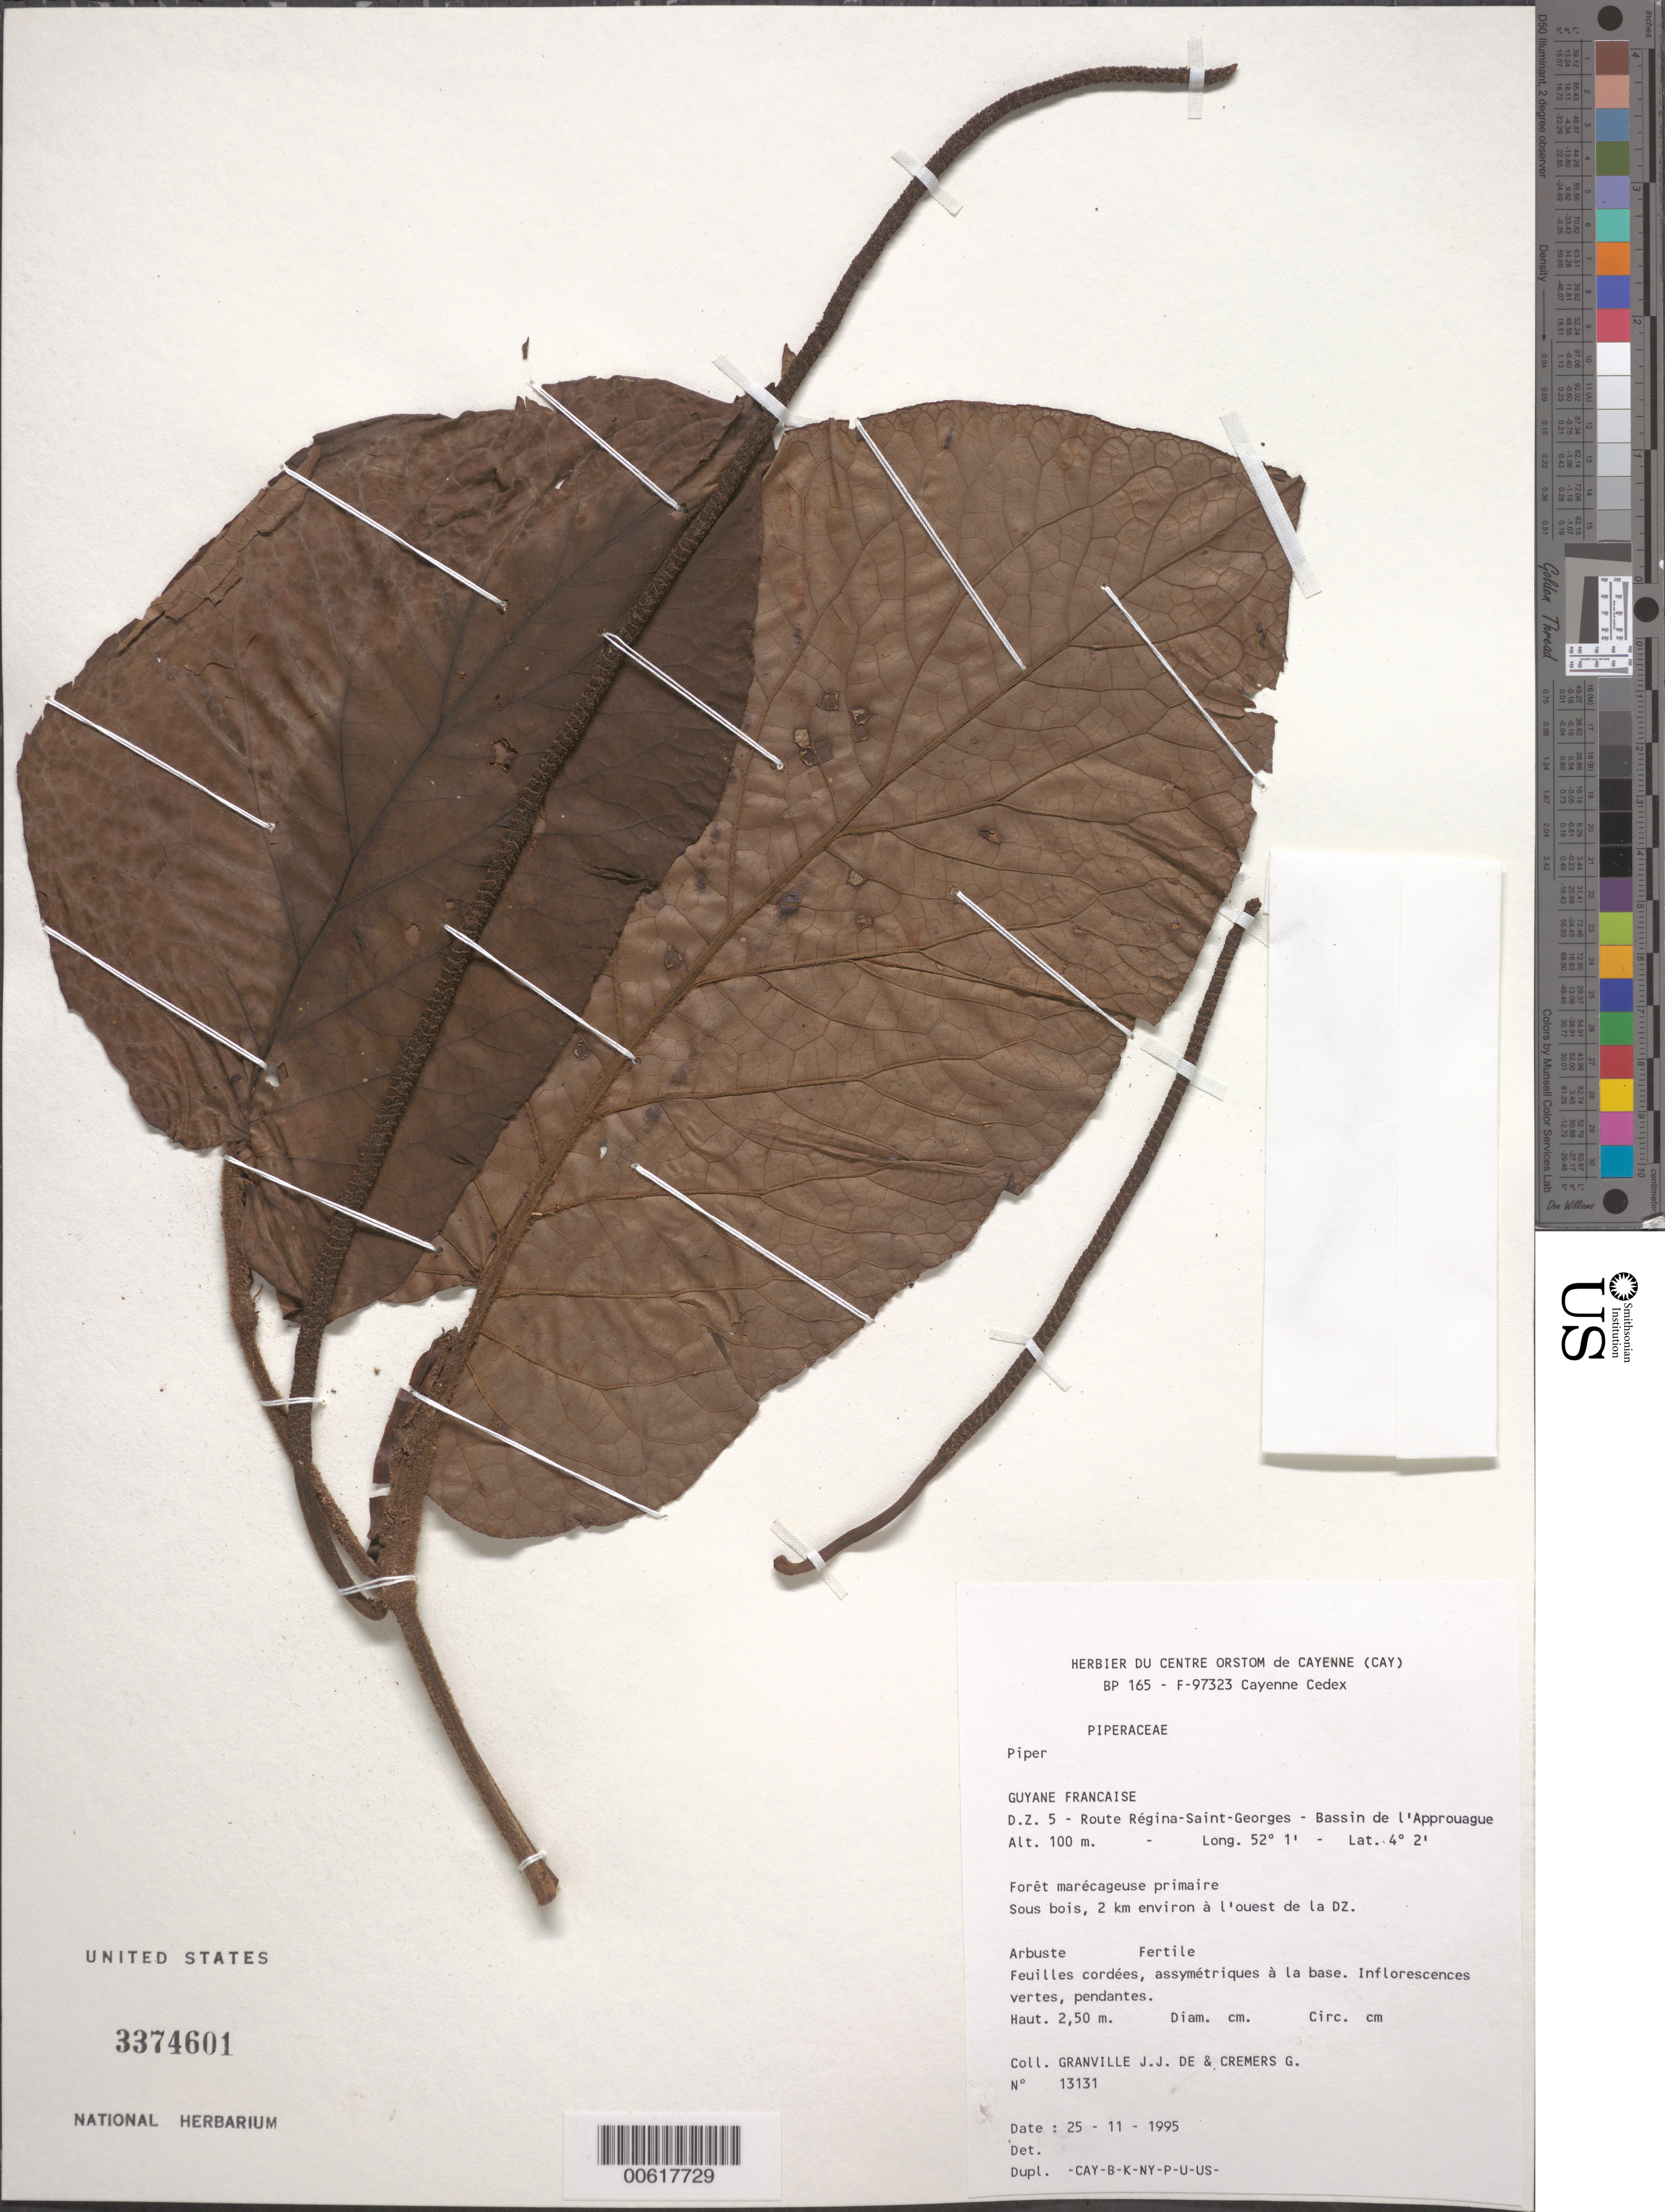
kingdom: Plantae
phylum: Tracheophyta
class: Magnoliopsida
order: Piperales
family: Piperaceae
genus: Piper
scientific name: Piper sp.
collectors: J.-J. de Granville & G. Cremers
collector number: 13131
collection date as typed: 25-Nov-95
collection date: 1995-11-25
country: French Guiana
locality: Route Regina-Saint-Georges, D.Z. 5, Bassin de l'Approuague, 2 km ouest de la D.Z.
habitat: Forêt marécageuse primaire. Sous bois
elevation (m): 100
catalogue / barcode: US 3374601